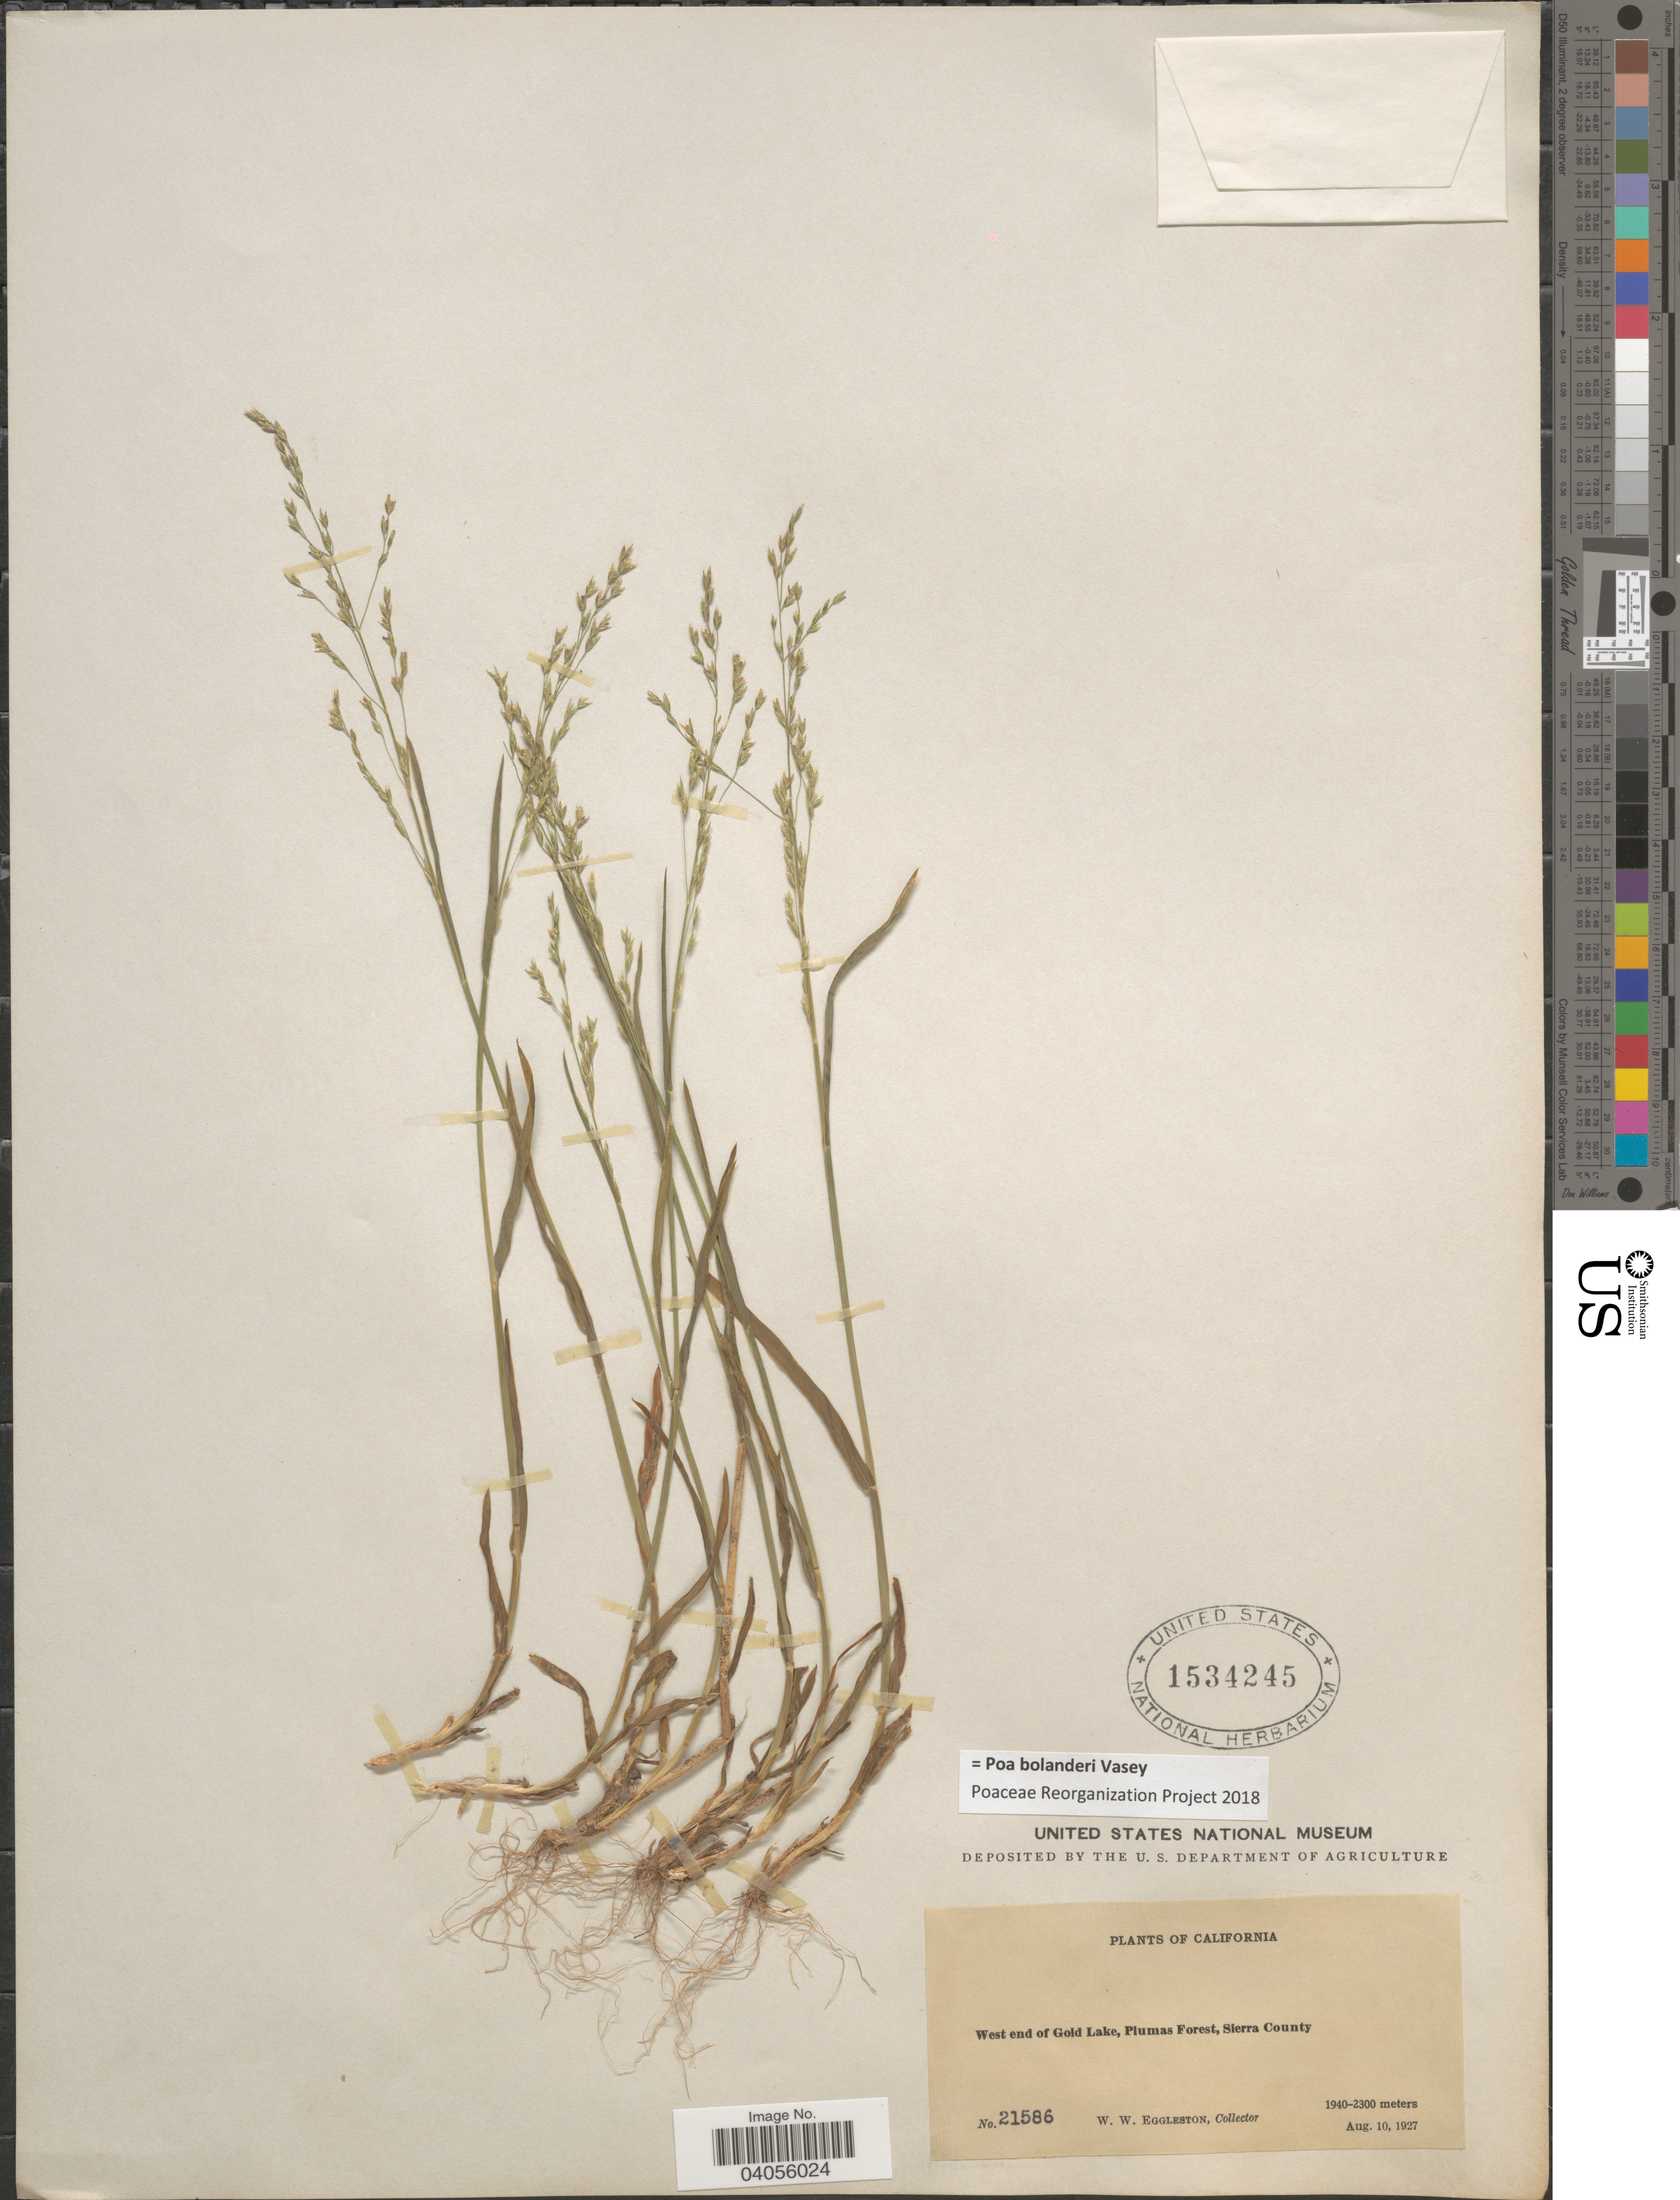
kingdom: Plantae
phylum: Tracheophyta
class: Liliopsida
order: Poales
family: Poaceae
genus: Poa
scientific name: Poa bolanderi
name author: Vasey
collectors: W. W. Eggleston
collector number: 21586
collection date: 1927-08-10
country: United States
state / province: California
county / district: Sierra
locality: West end of Gold Lake, Plumas Forest, Sierra County.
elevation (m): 1940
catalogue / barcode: US 1534245